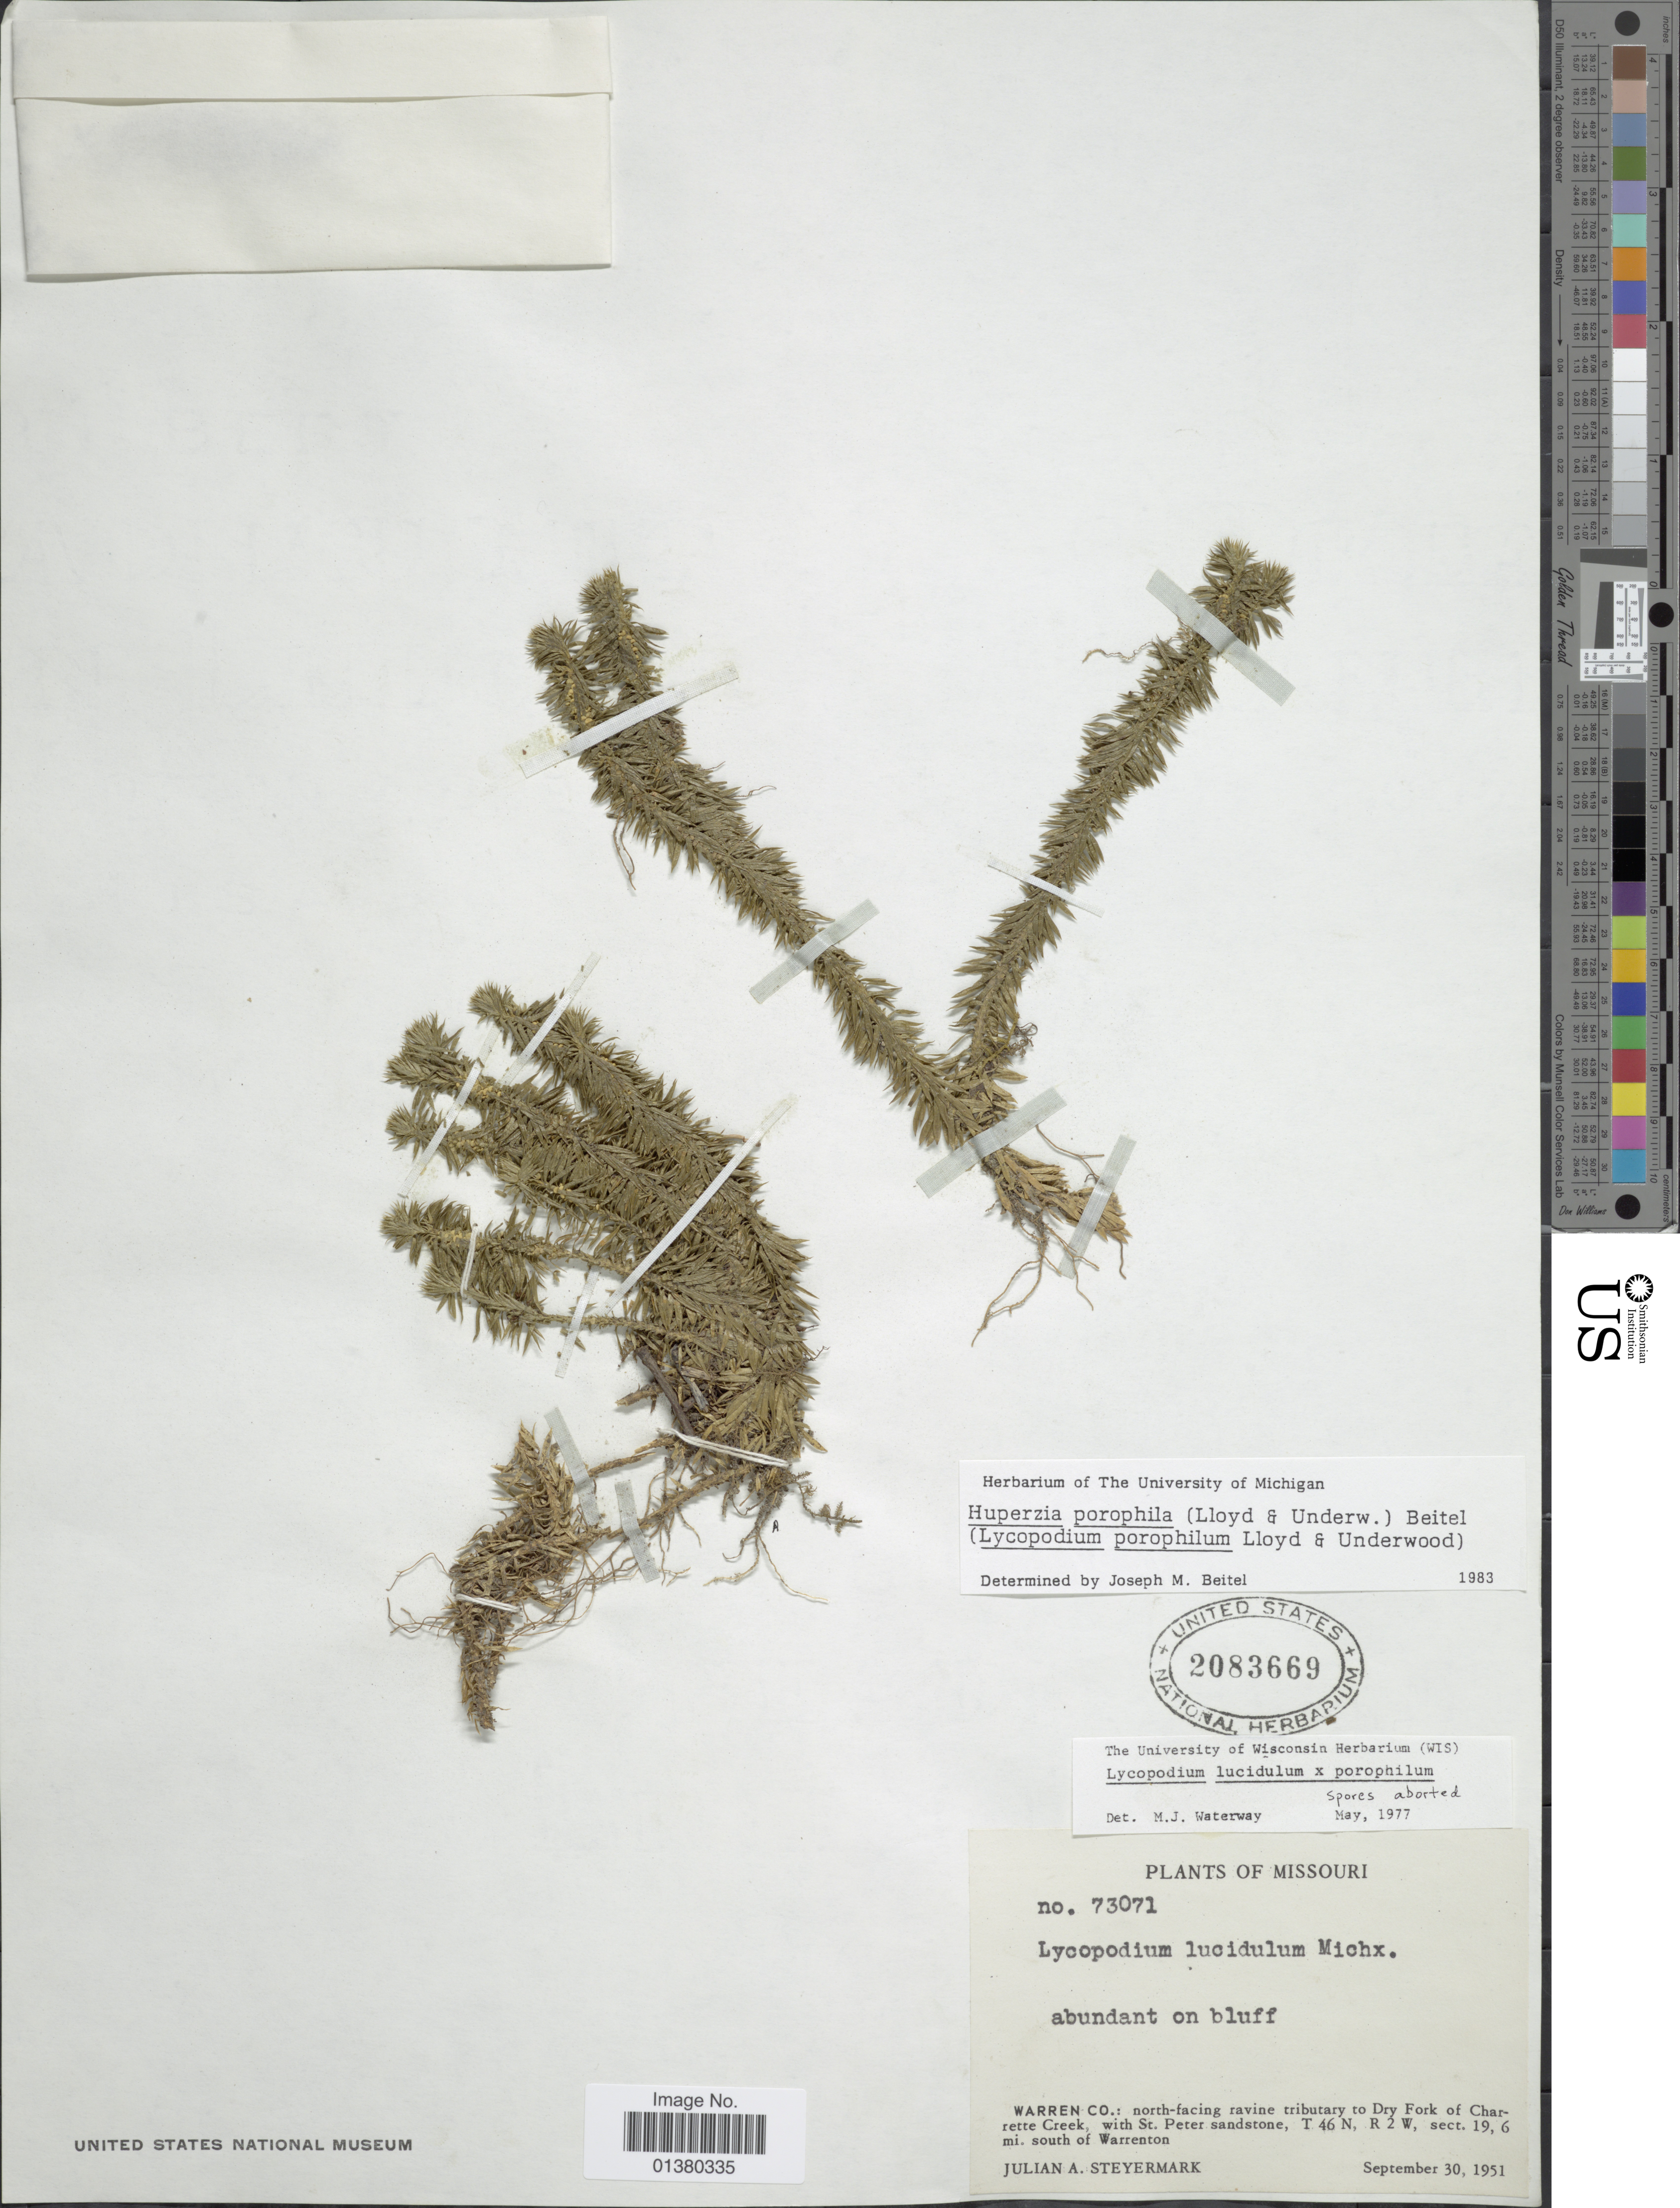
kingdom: Plantae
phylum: Tracheophyta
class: Lycopodiopsida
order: Lycopodiales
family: Lycopodiaceae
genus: Huperzia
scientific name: Huperzia porophila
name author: (F.E. Lloyd & Underw.) Holub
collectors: J. Steyermark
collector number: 73071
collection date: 1951-09-30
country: United States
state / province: Missouri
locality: Warren Co: north-facing ravine tributary to Dry Fork of Charrette Creek, with St Peter andstone, T 46 N, R 2 W, sect. 19, 6 mi south of Warrenston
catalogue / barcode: US 2083669